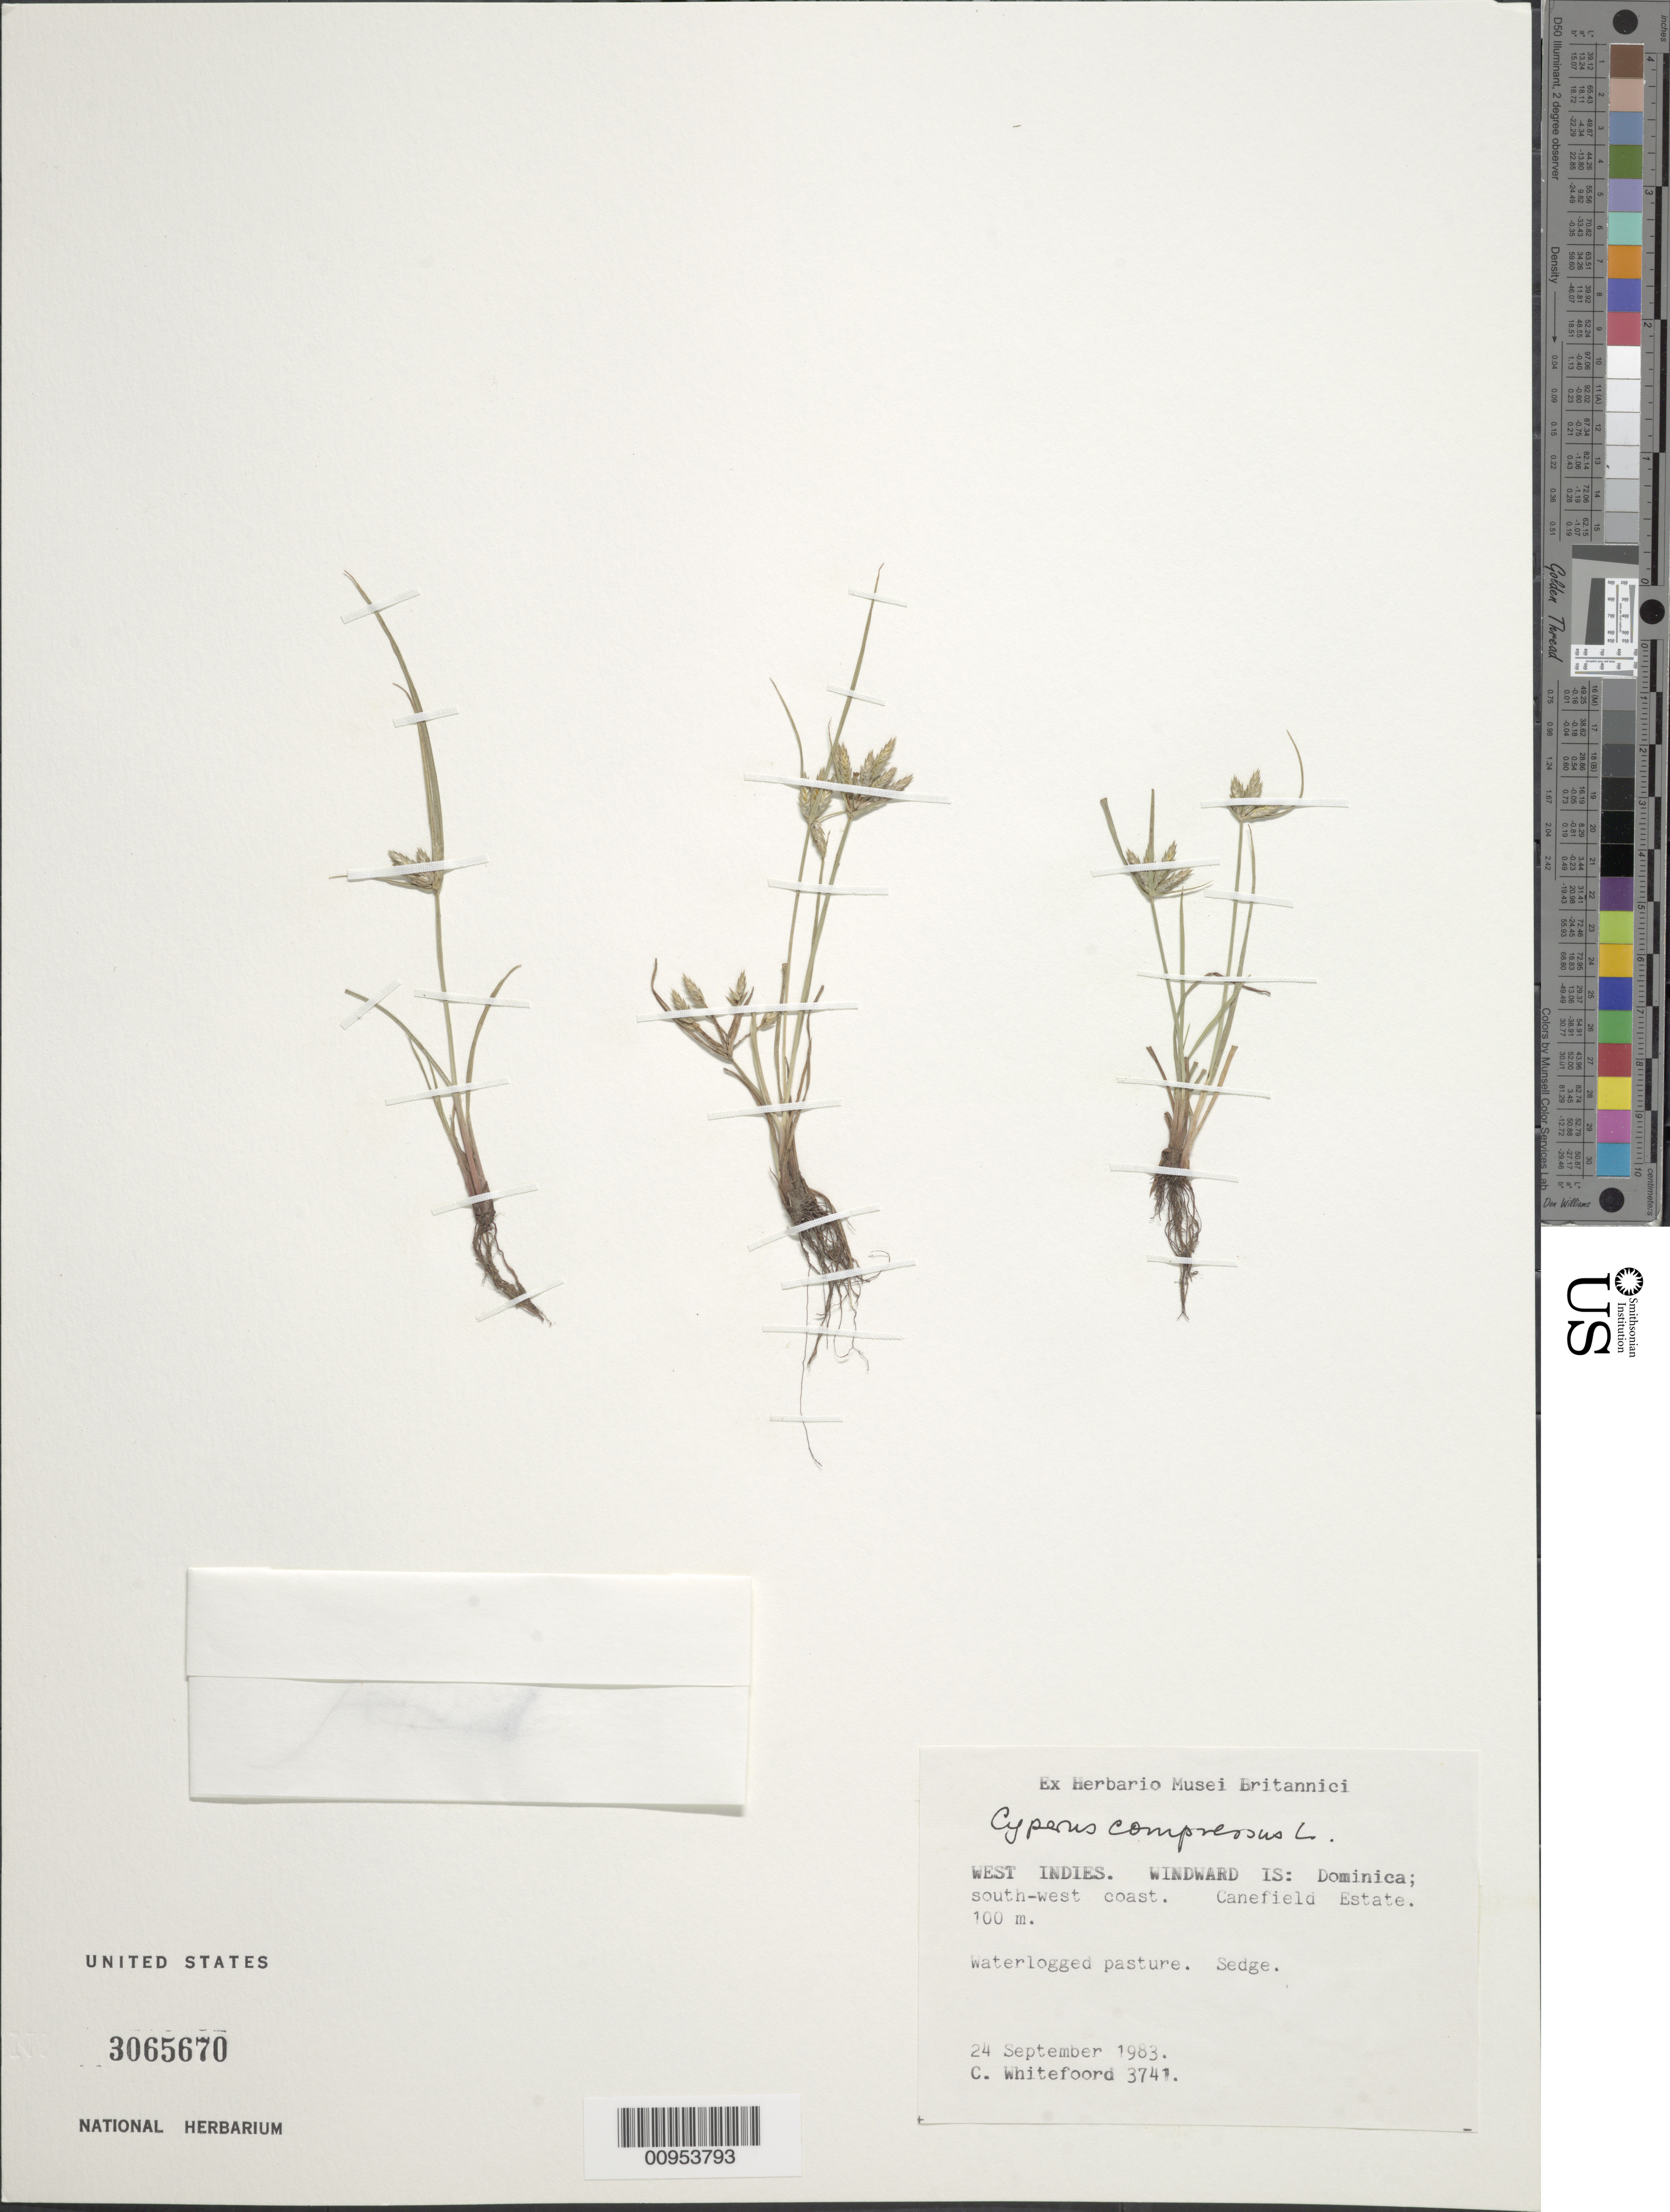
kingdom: Plantae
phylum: Tracheophyta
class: Liliopsida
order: Poales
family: Cyperaceae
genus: Cyperus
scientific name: Cyperus compressus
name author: L.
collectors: C. Whitefoord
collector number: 3741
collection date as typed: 24 Sep 1983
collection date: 1983-09-24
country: Dominica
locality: South-west coast, Canefield Estate, pasture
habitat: Waterlogged pasture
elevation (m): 100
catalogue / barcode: US 3065670